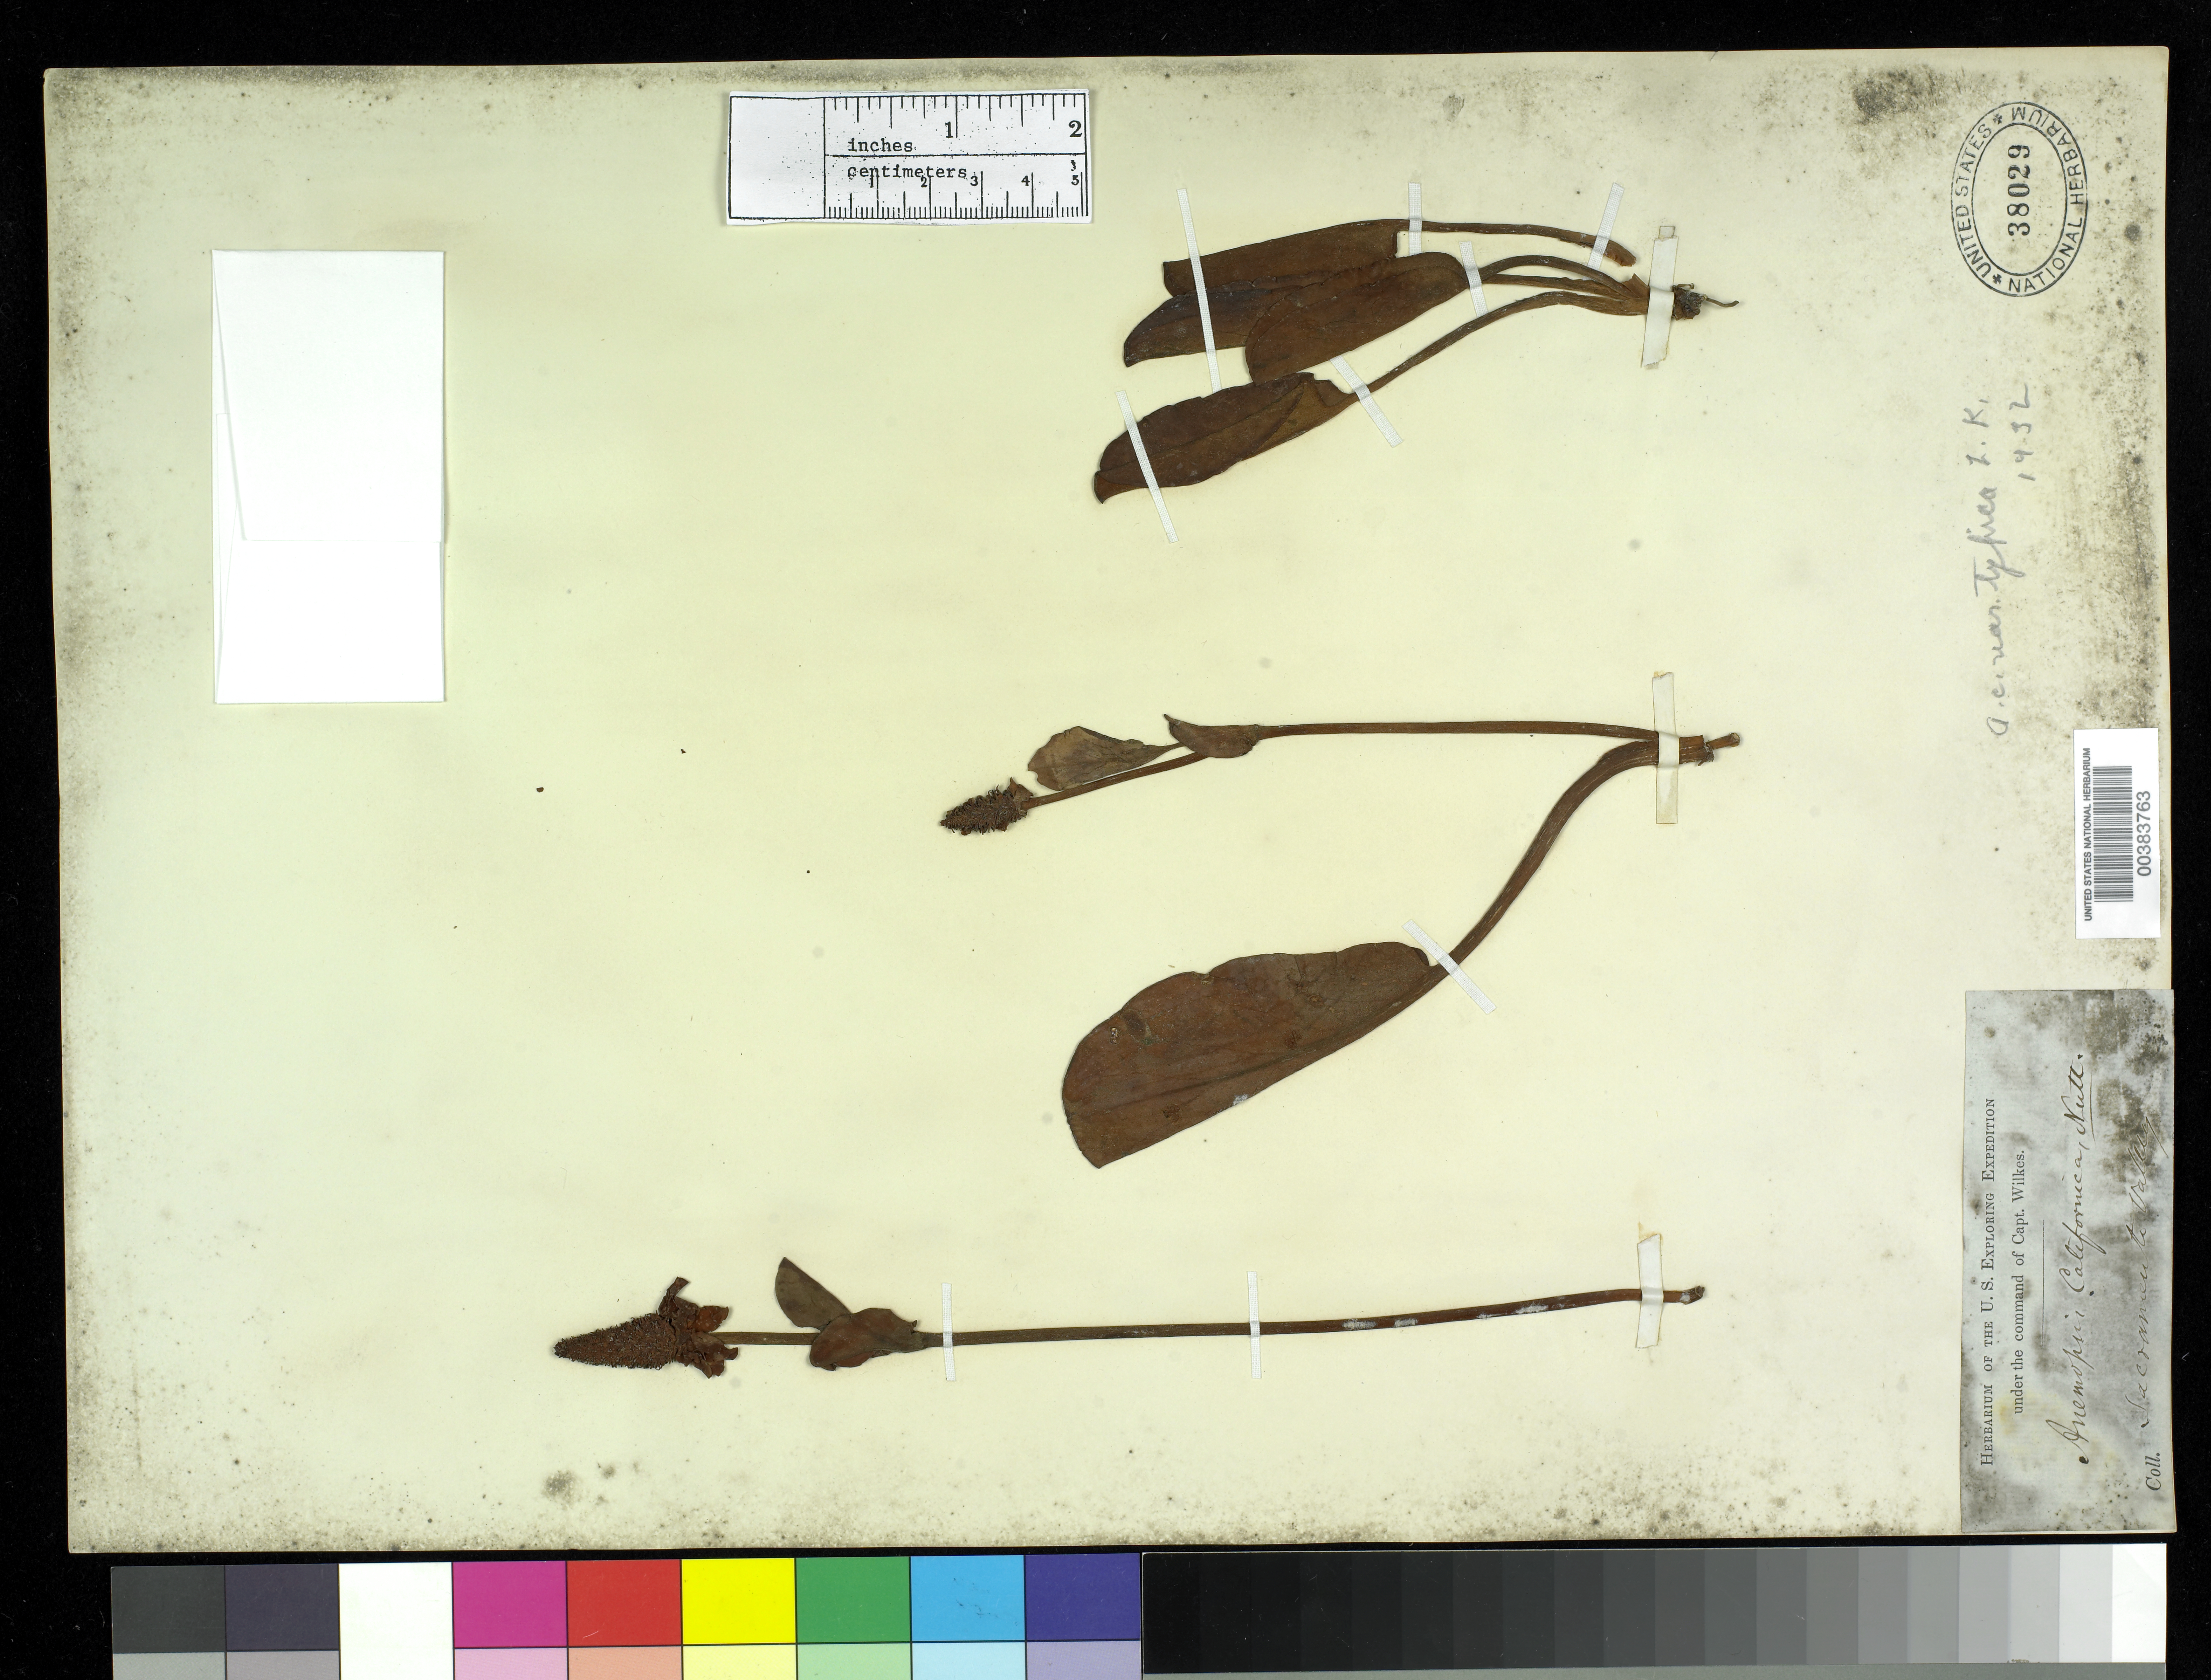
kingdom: Plantae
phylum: Tracheophyta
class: Magnoliopsida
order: Piperales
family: Saururaceae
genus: Anemopsis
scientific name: Anemopsis californica var. typica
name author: Kelso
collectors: Wilkes Explor. Exped.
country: United States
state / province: California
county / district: Sacramento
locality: Sacramento valley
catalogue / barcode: US 38029